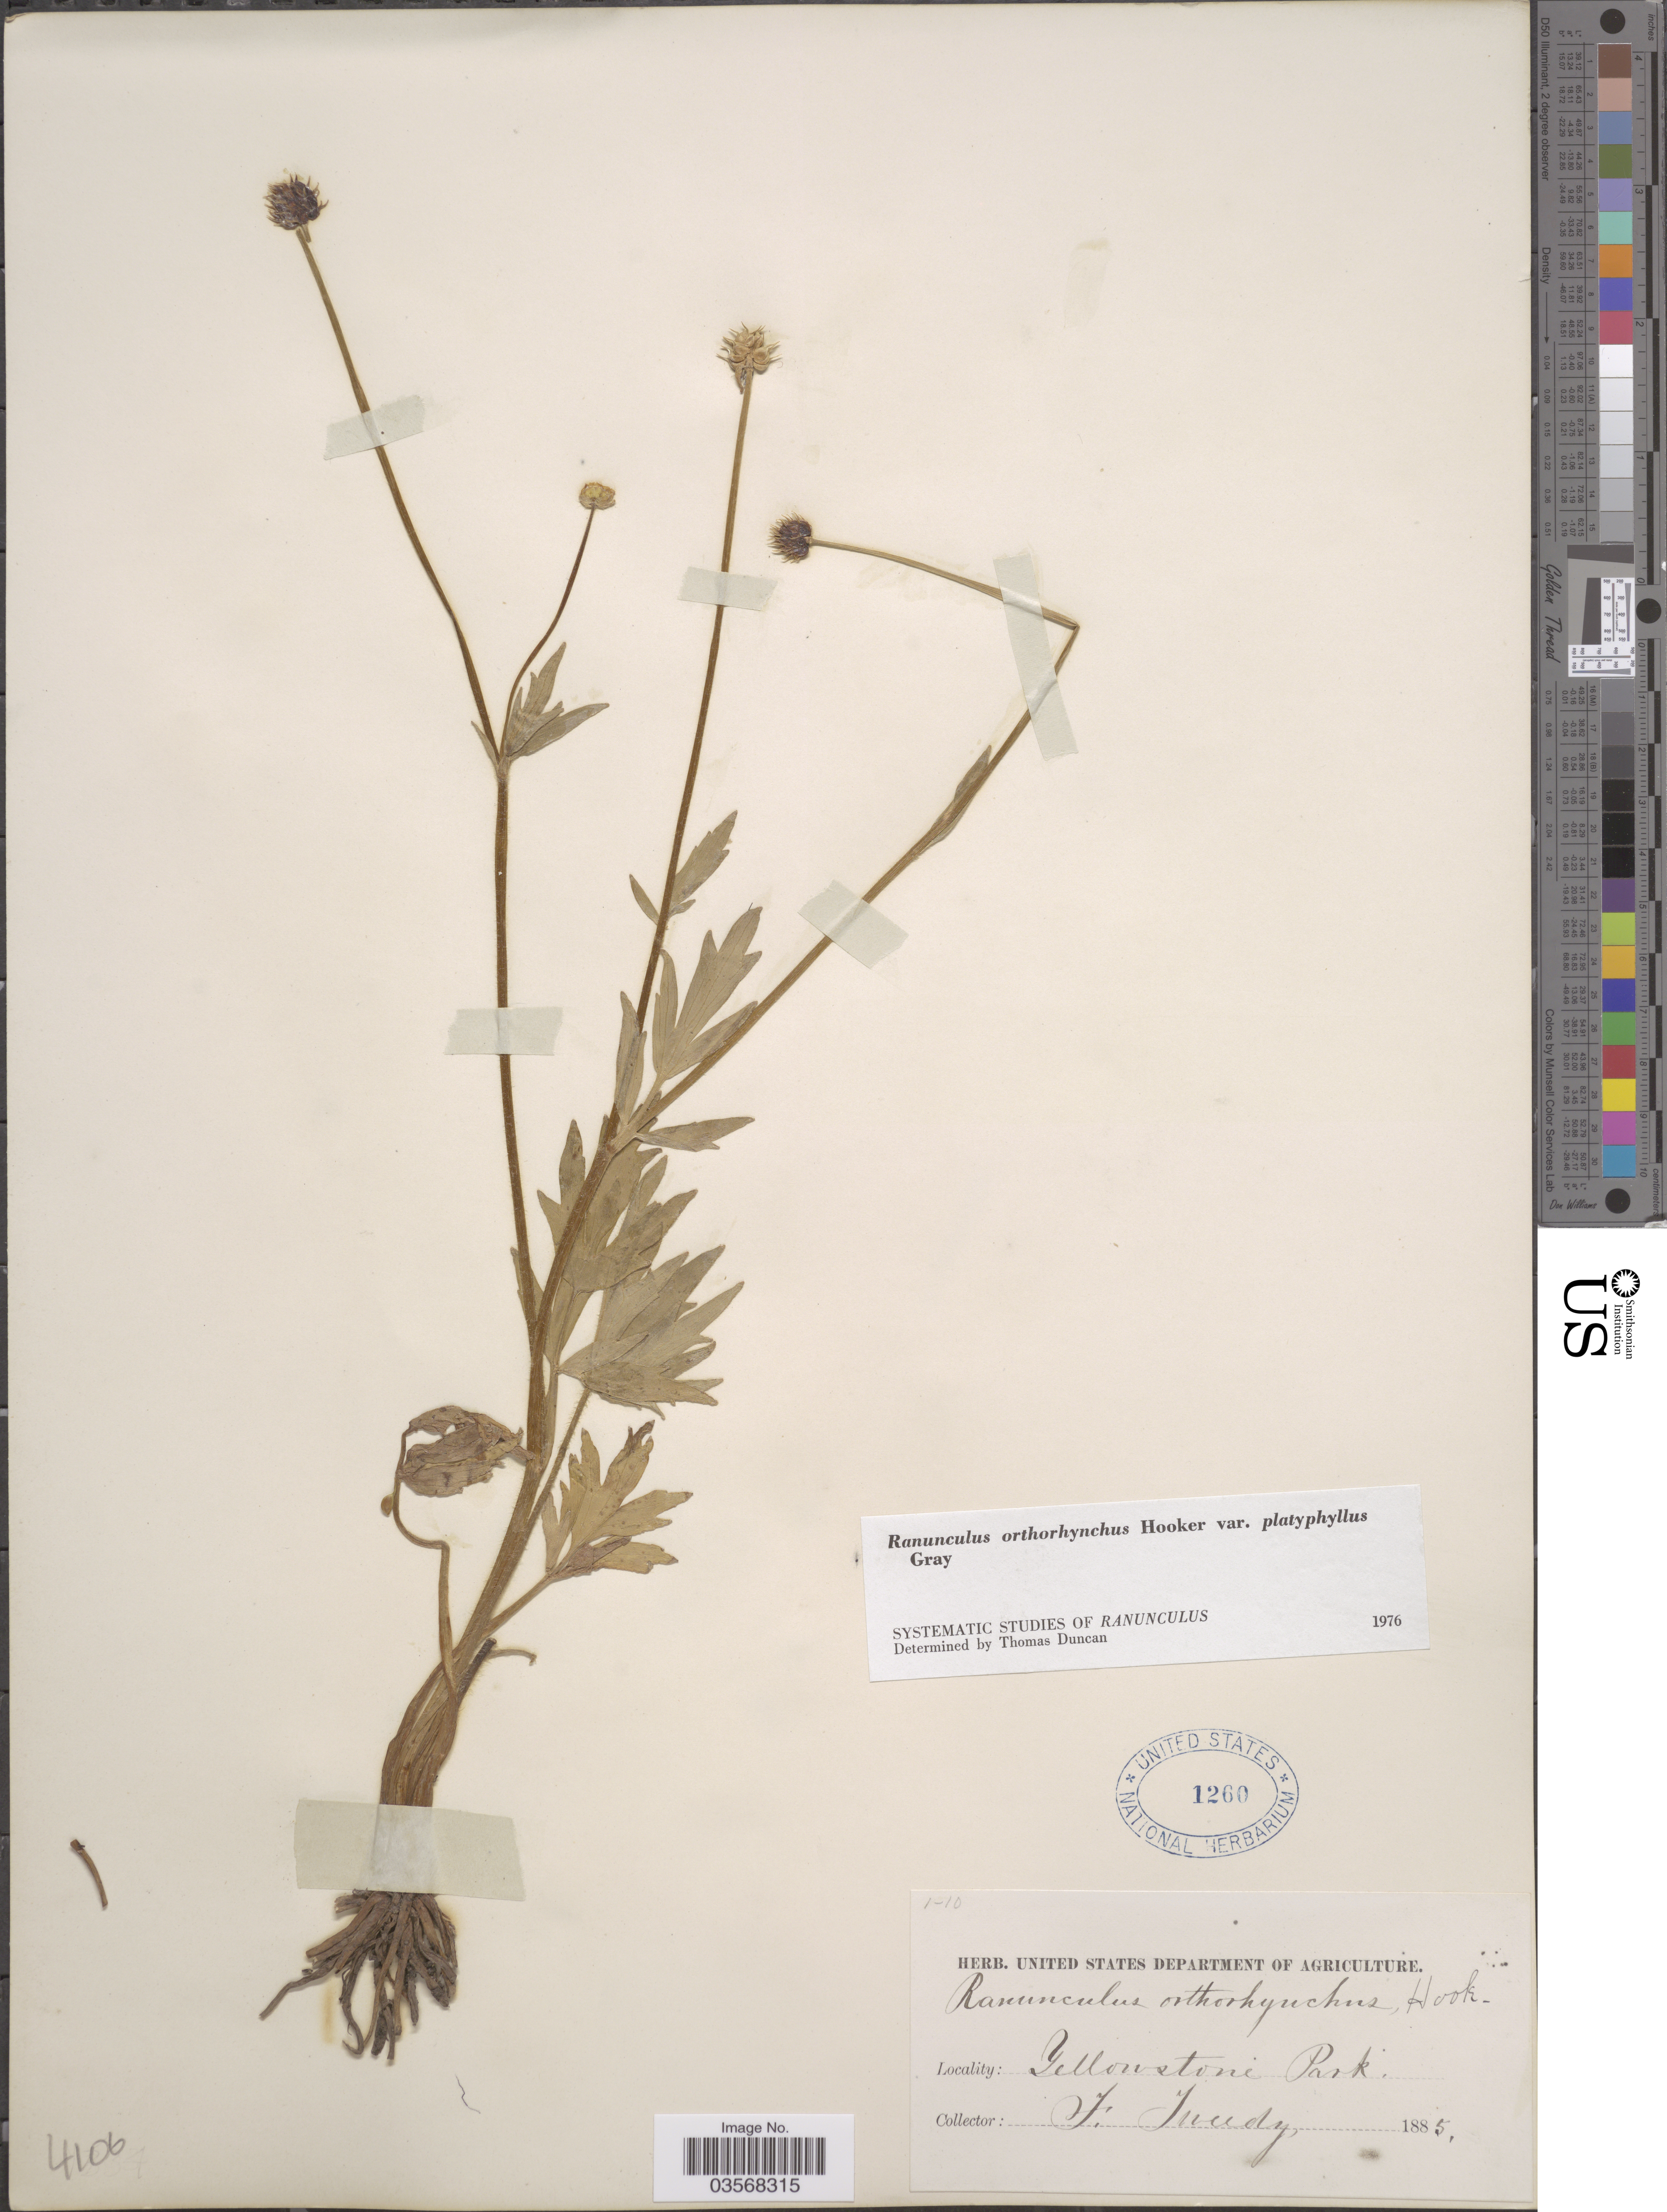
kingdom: Plantae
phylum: Tracheophyta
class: Magnoliopsida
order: Ranunculales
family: Ranunculaceae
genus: Ranunculus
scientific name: Ranunculus orthorhynchus var. platyphyllus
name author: A. Gray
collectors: F. Tweedy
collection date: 1885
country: United States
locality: Yellowstone Park.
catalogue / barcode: US 1260